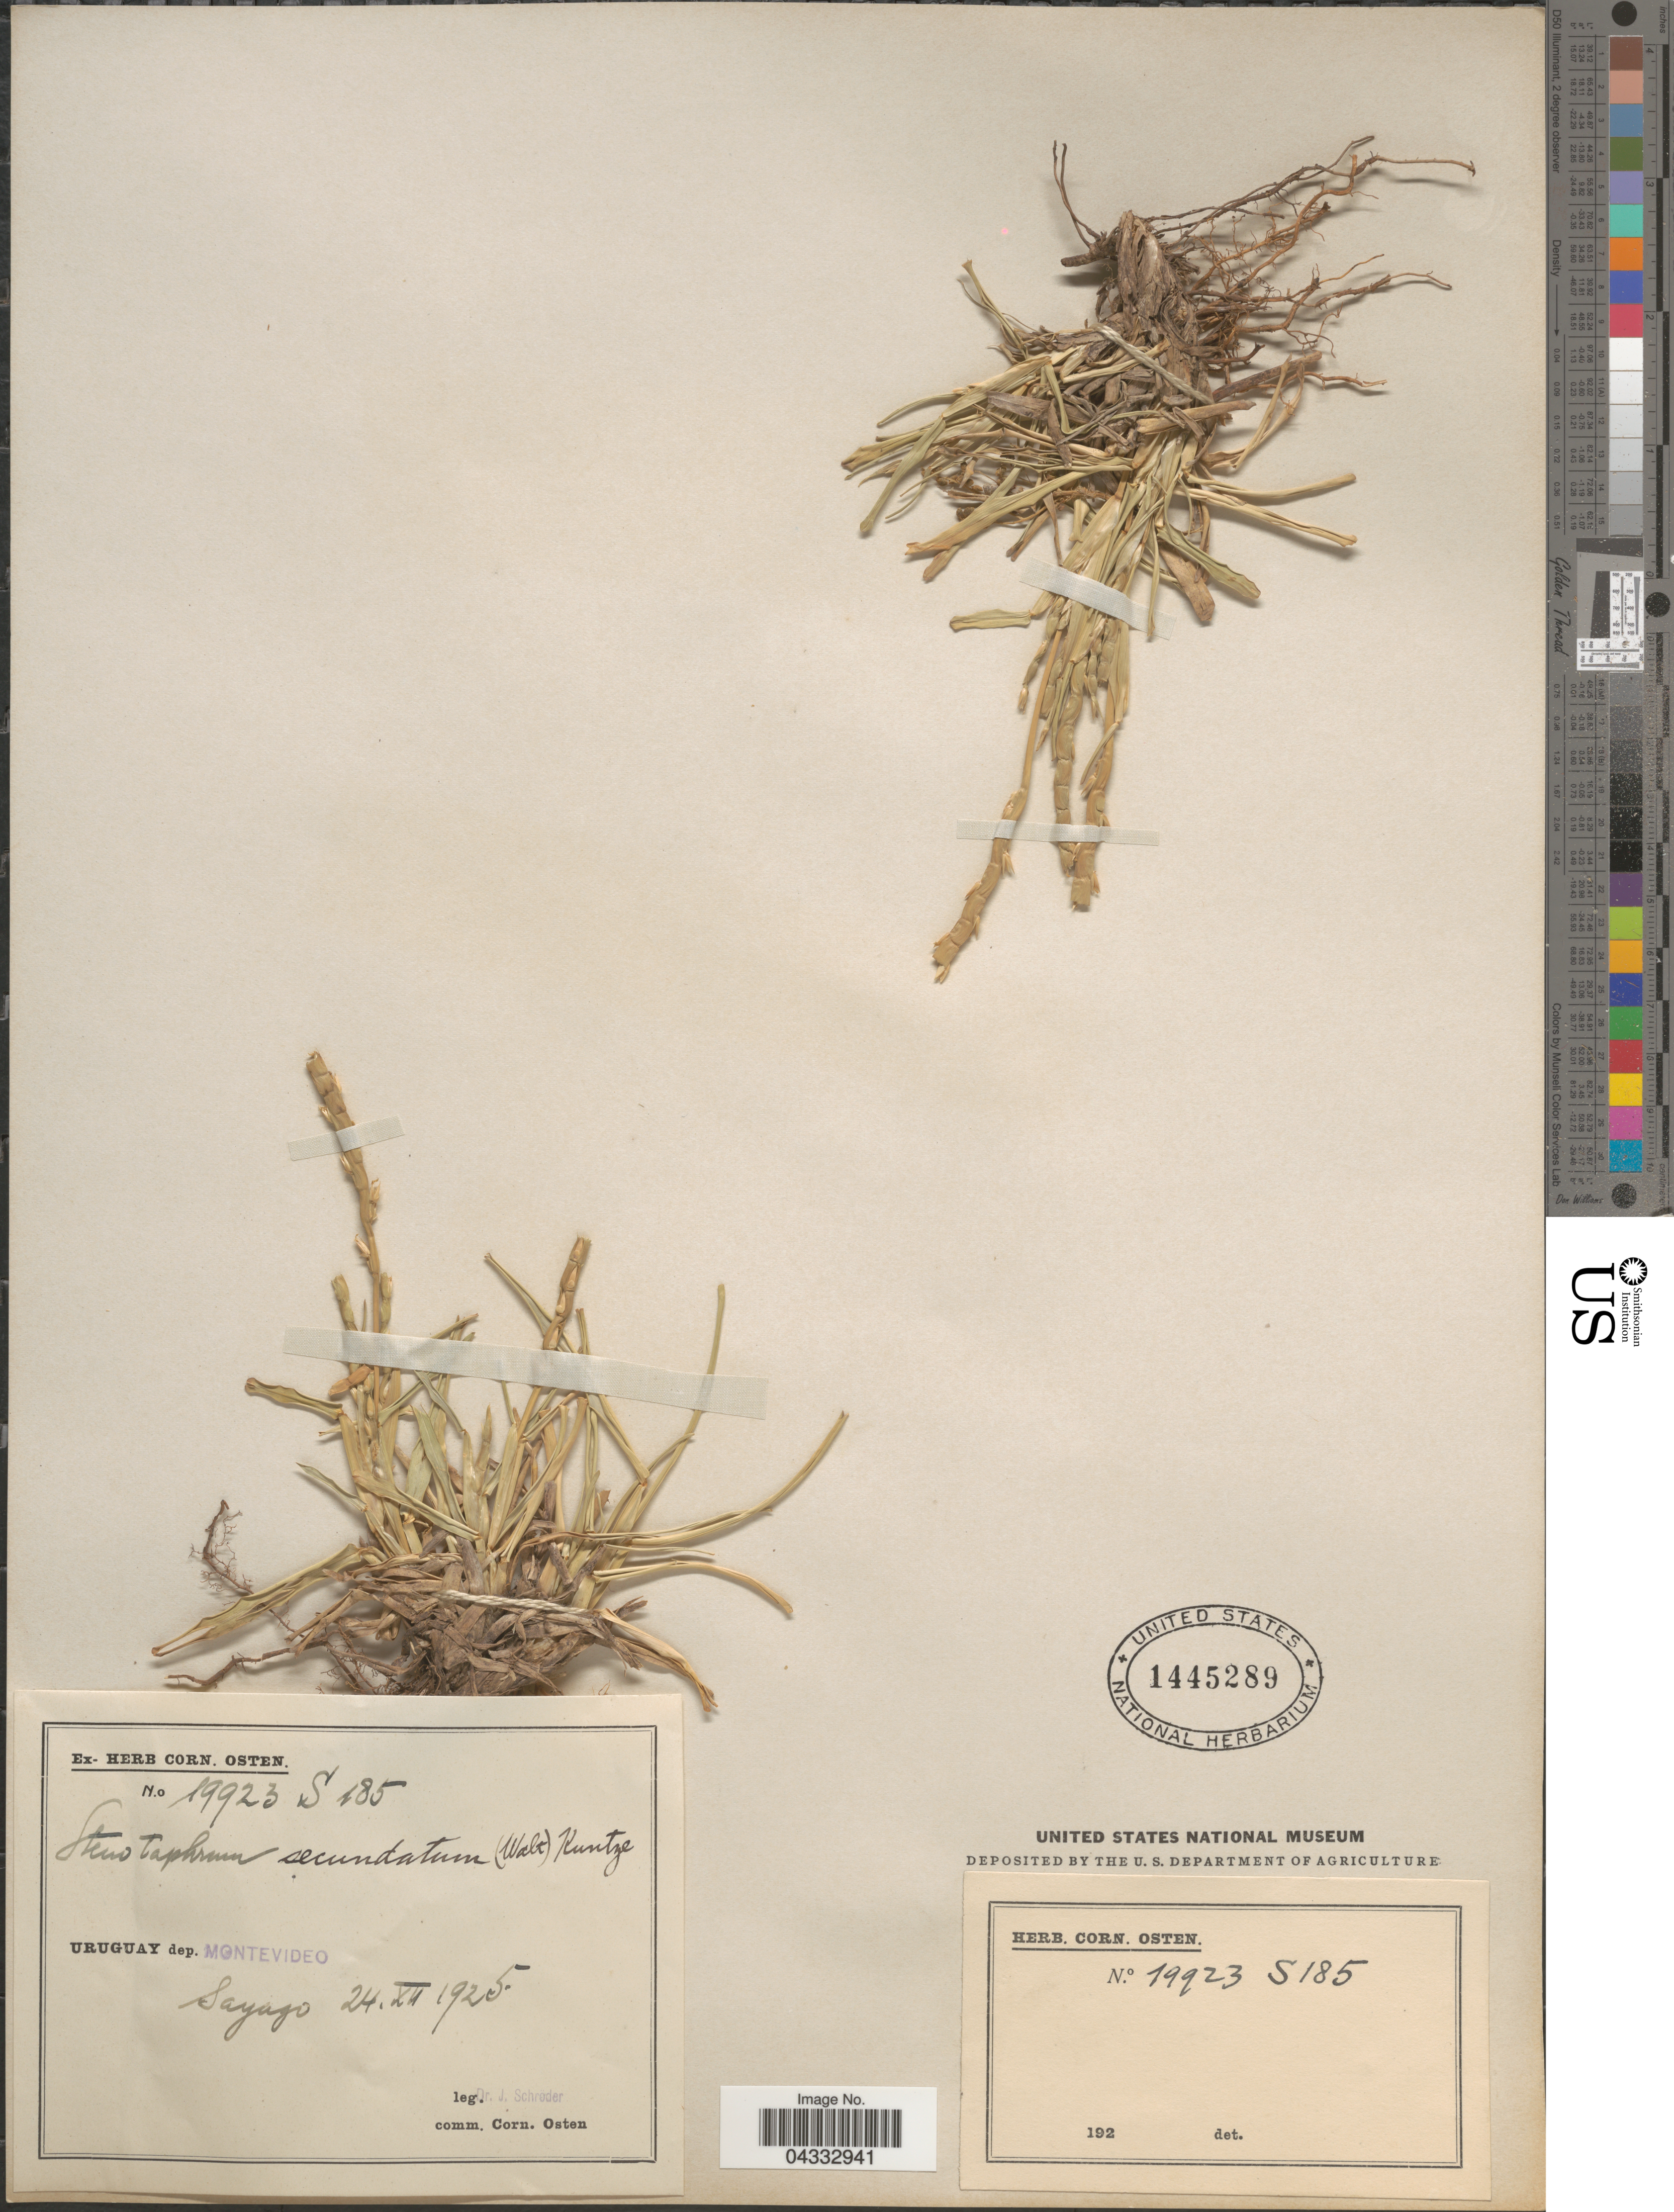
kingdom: Plantae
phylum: Tracheophyta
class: Liliopsida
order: Poales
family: Poaceae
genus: Stenotaphrum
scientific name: Stenotaphrum secundatum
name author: (Walter) Kuntze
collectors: J. Schröder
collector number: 19923S185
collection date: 1925-12-24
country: Uruguay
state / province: Montevideo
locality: Dep. Montevideo. Sayago.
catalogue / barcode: US 1445289